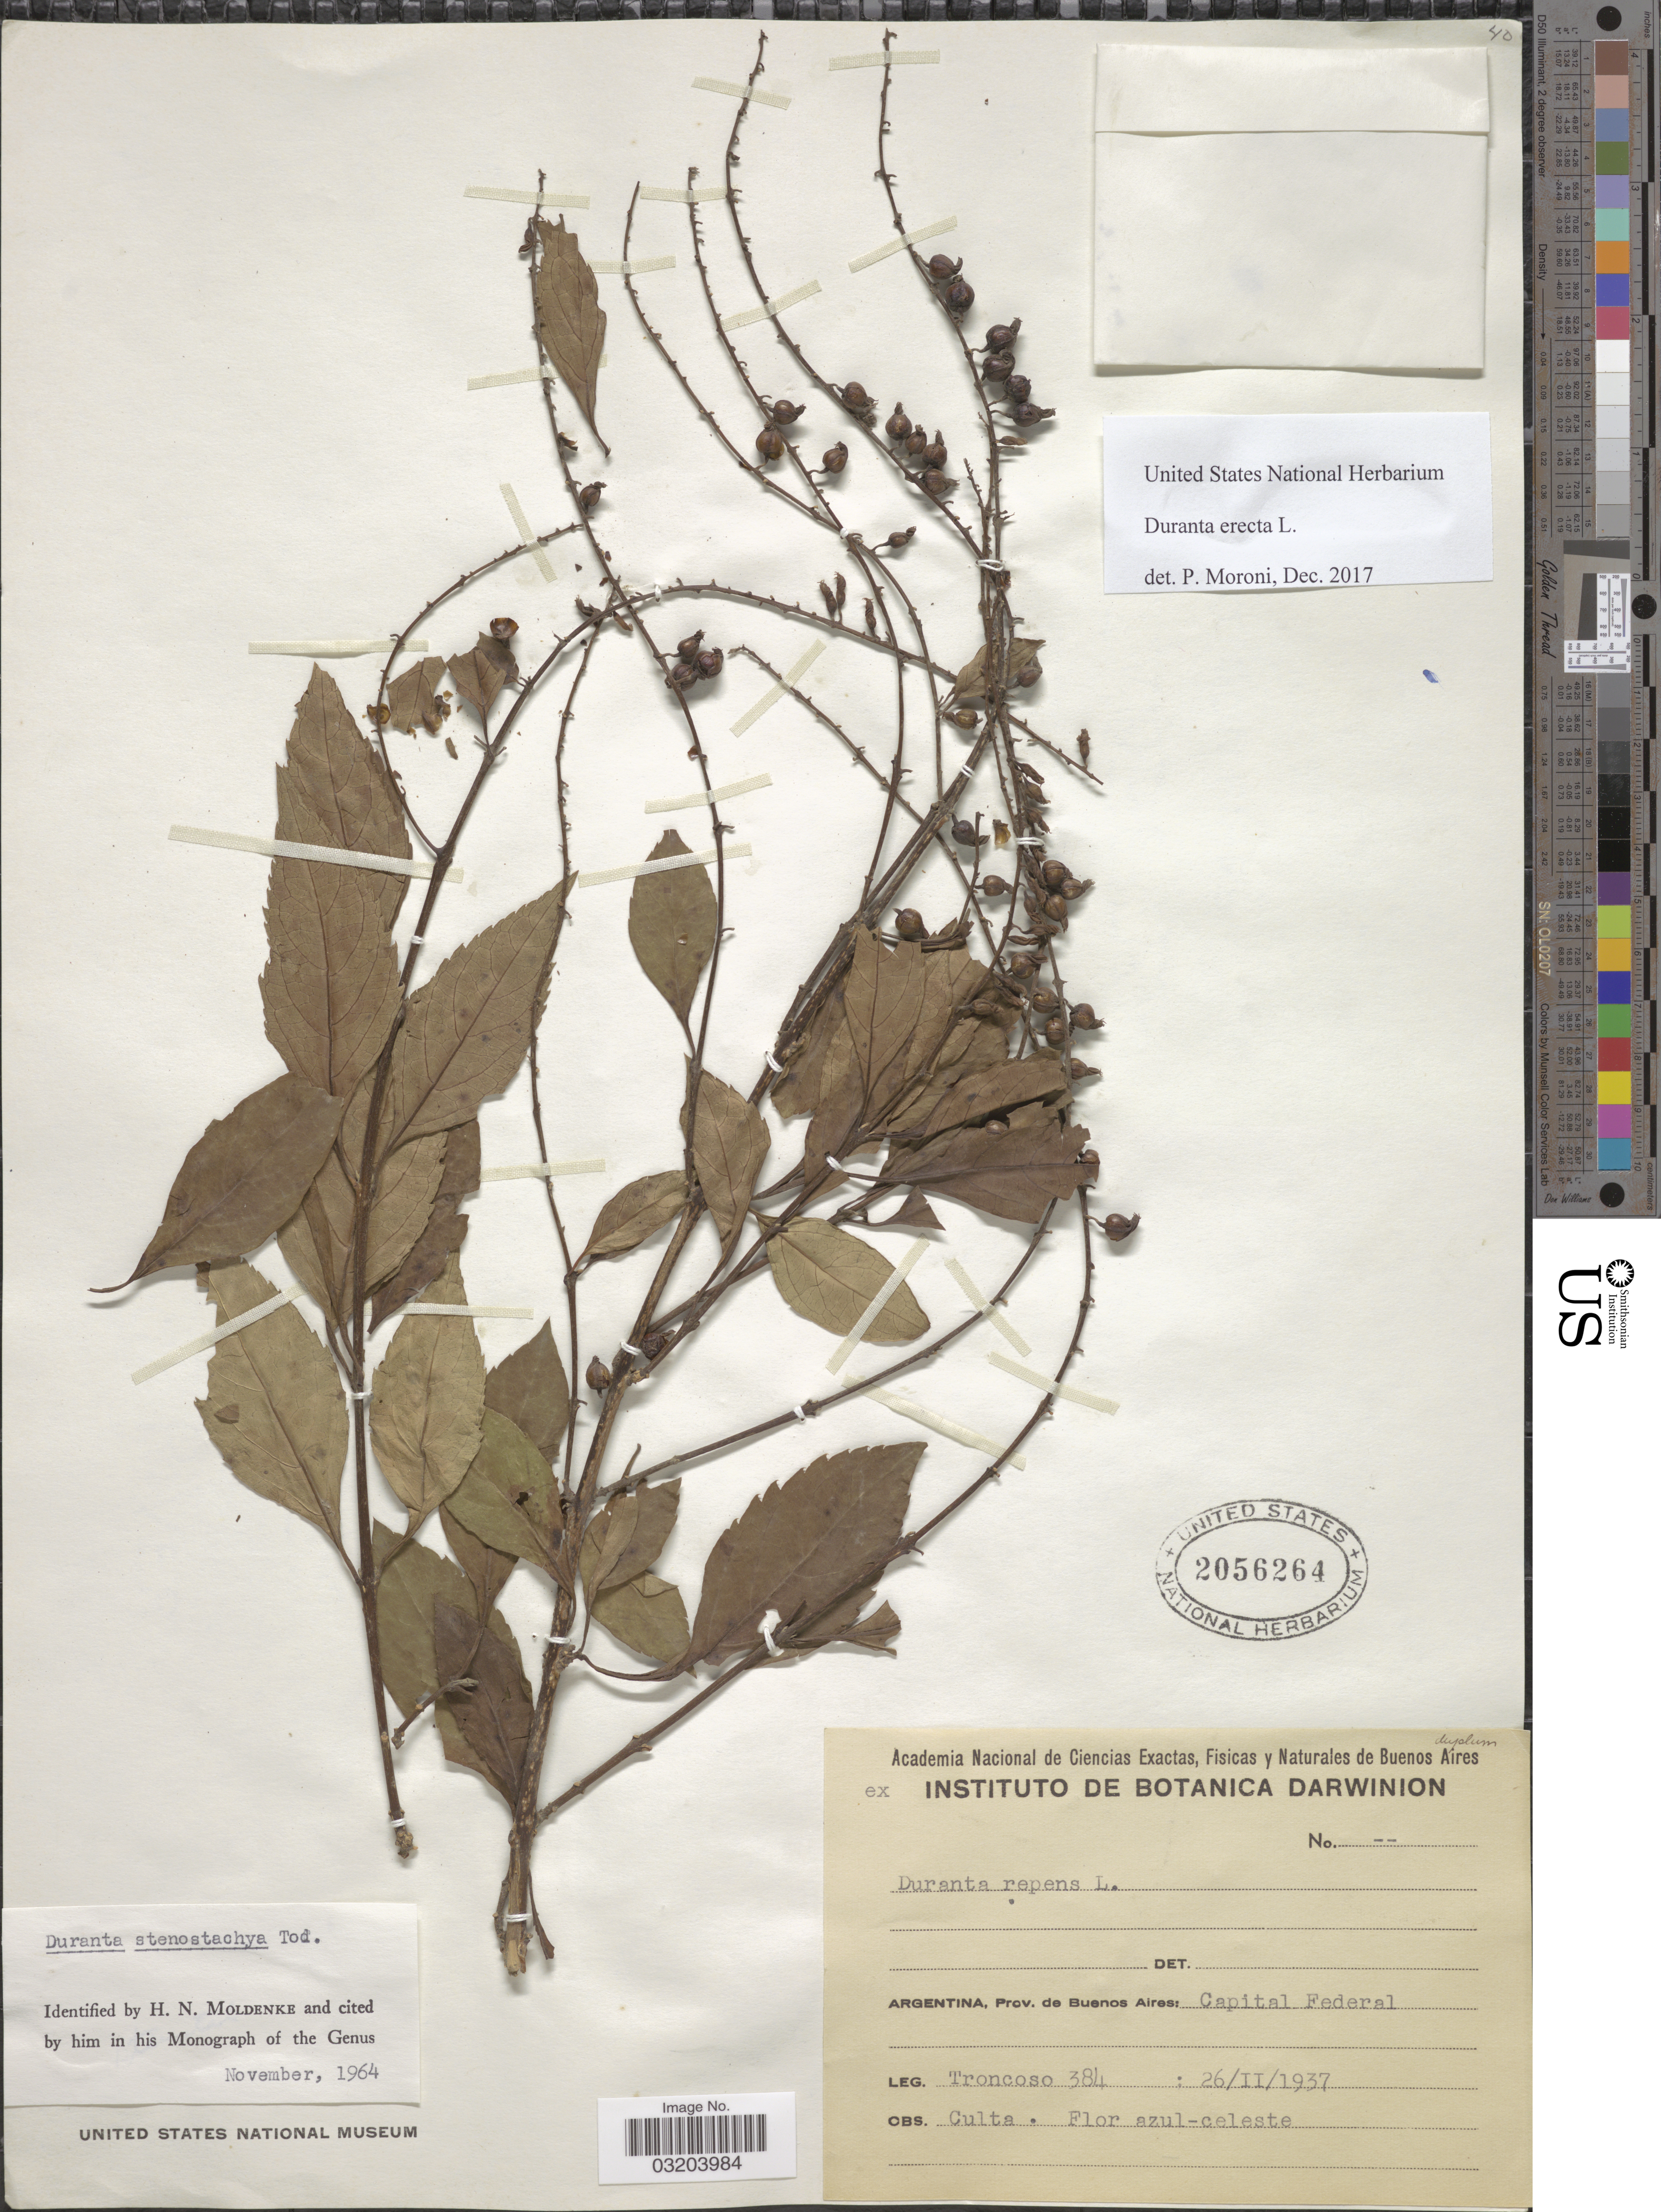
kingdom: Plantae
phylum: Tracheophyta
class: Magnoliopsida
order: Lamiales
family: Verbenaceae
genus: Duranta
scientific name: Duranta erecta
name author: L.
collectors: N. Troncoso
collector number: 384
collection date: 1937-02-26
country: Argentina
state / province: Buenos Aires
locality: Capital Federal.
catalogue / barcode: US 2056264